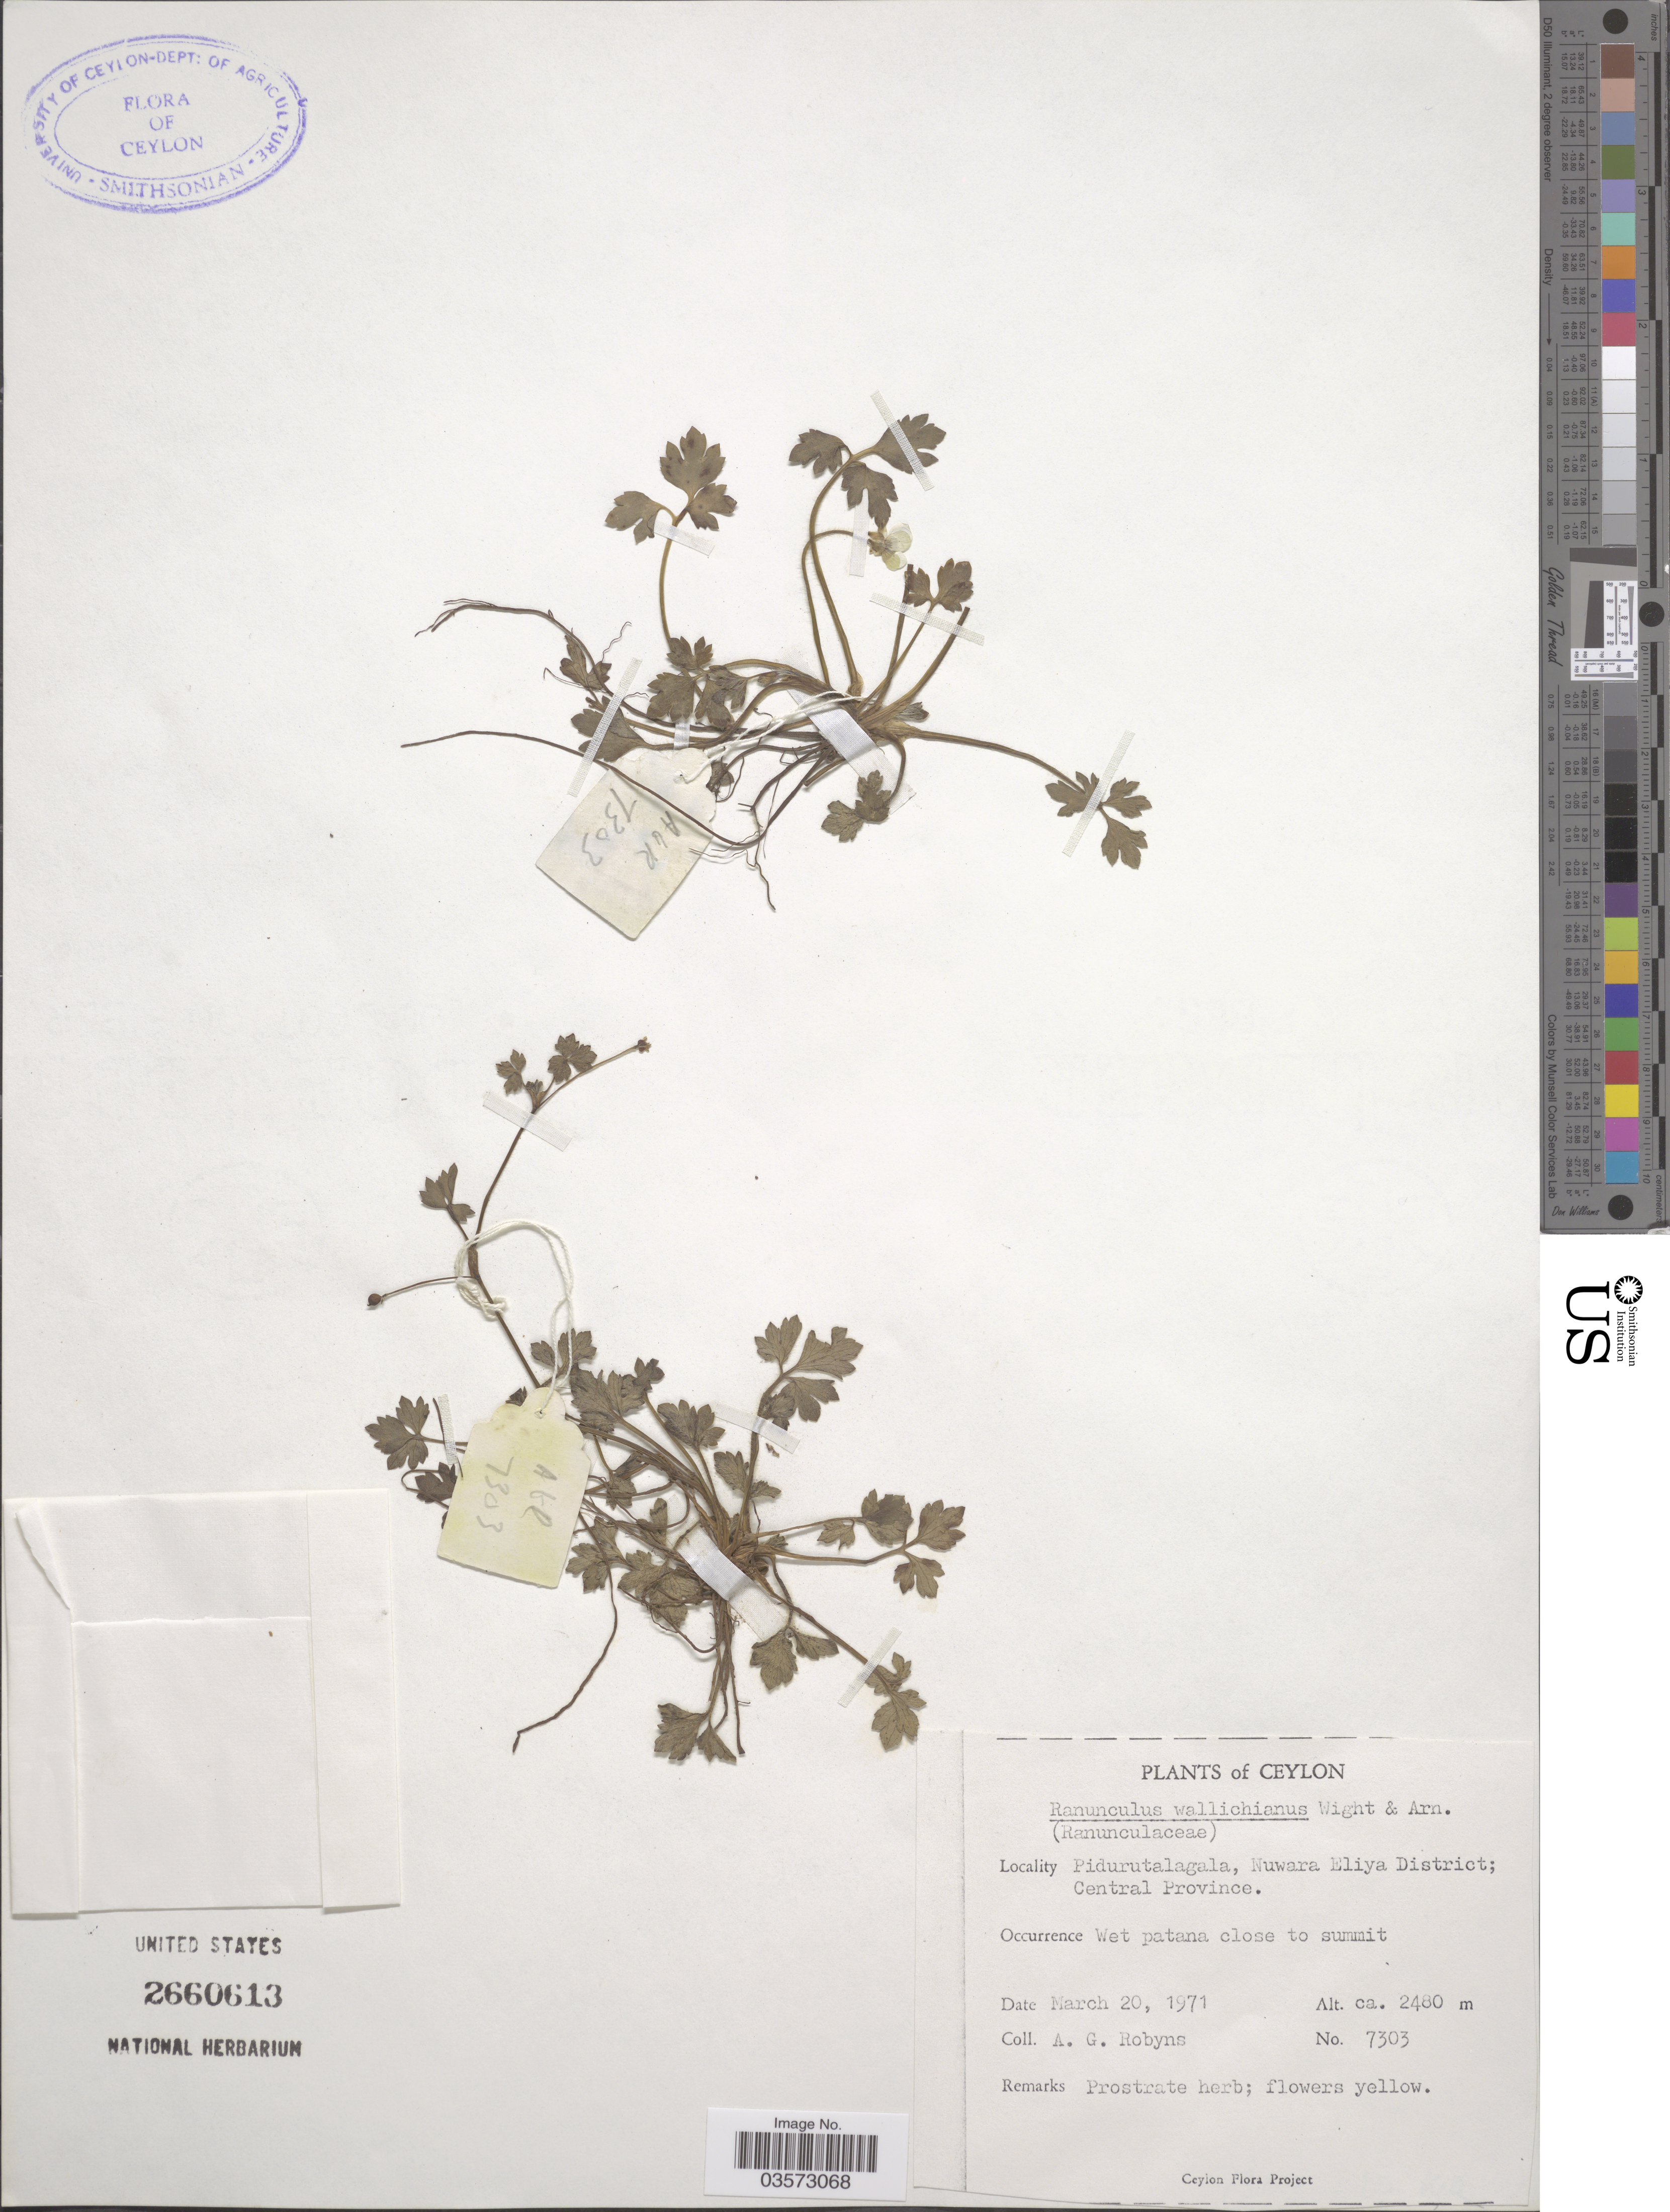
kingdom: Plantae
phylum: Tracheophyta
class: Magnoliopsida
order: Ranunculales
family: Ranunculaceae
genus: Ranunculus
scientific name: Ranunculus wallichianus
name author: Wight & Arn.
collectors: A. Robyns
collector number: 7303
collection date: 1971-03-20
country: Sri Lanka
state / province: Central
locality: Ceylon. Pidurutalagala, Nuwara Eliya District.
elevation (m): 2480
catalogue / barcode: US 2660613